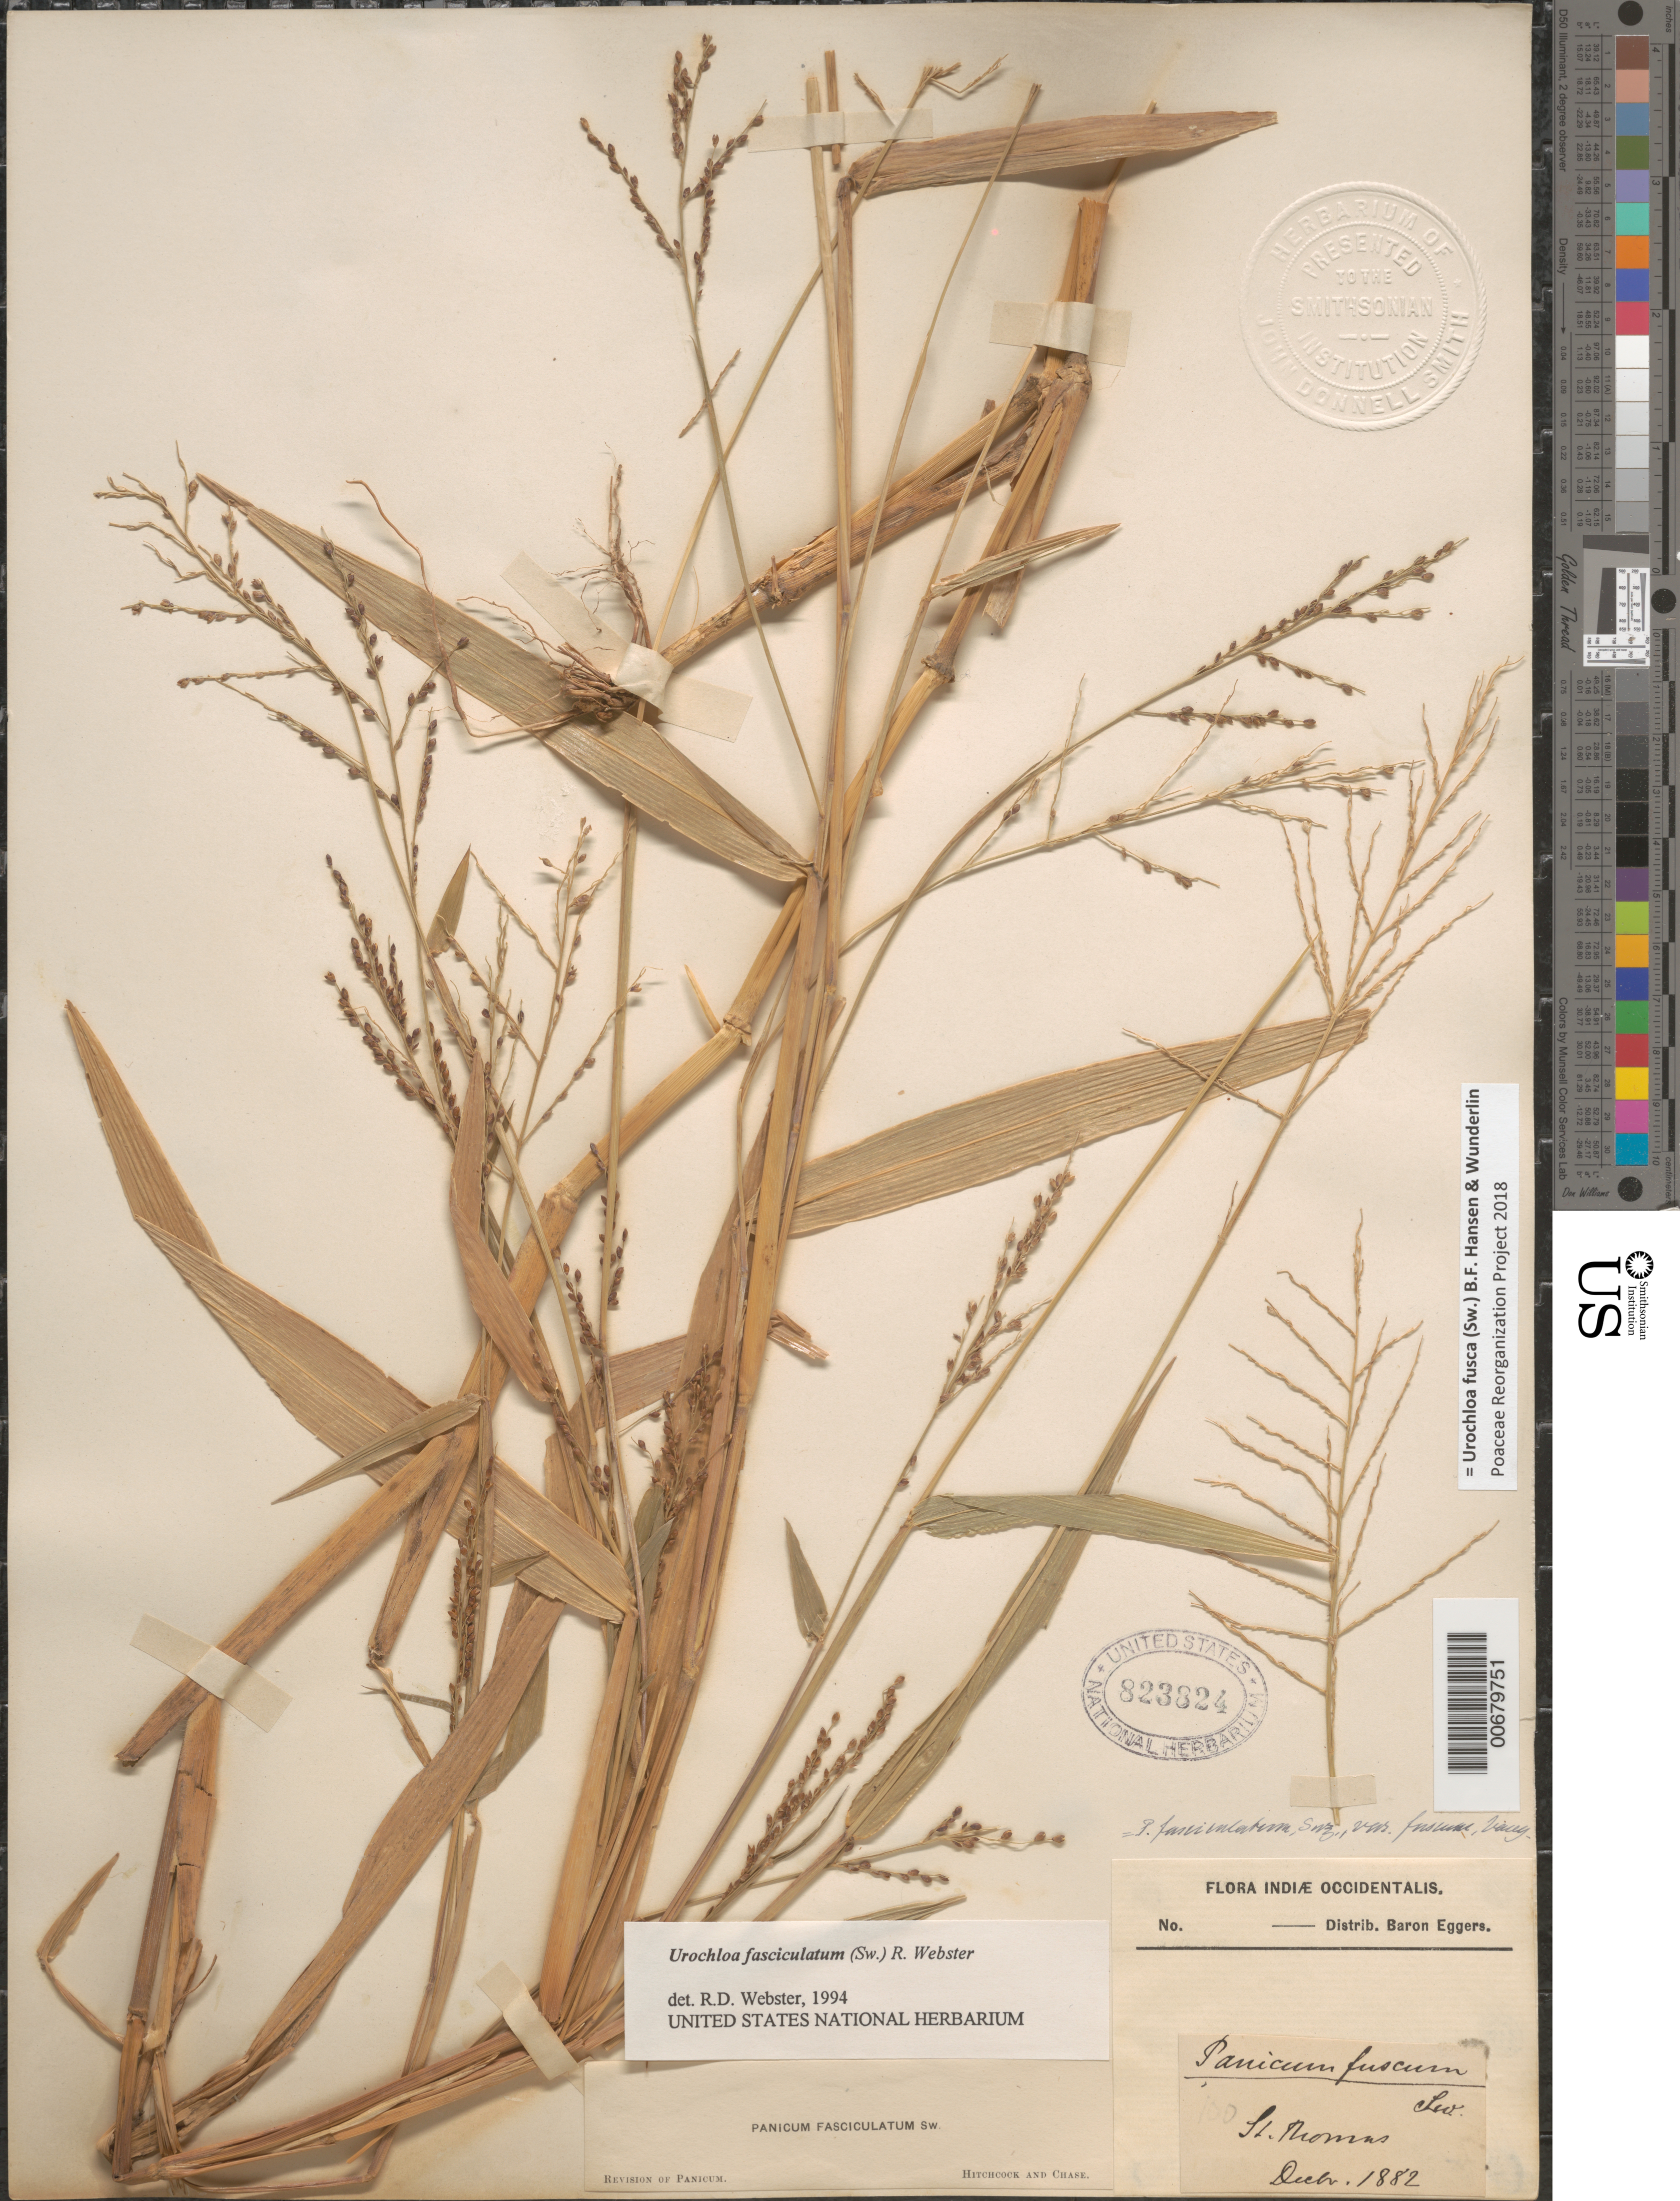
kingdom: Plantae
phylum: Tracheophyta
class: Liliopsida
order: Poales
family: Poaceae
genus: Urochloa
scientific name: Urochloa fasciculata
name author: (Sw.) R.D. Webster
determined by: Webster, Robert D.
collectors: H. F. A. von Eggers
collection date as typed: Dec 1882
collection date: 1882-12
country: U.S. Virgin Islands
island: St. Thomas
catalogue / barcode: US 823824